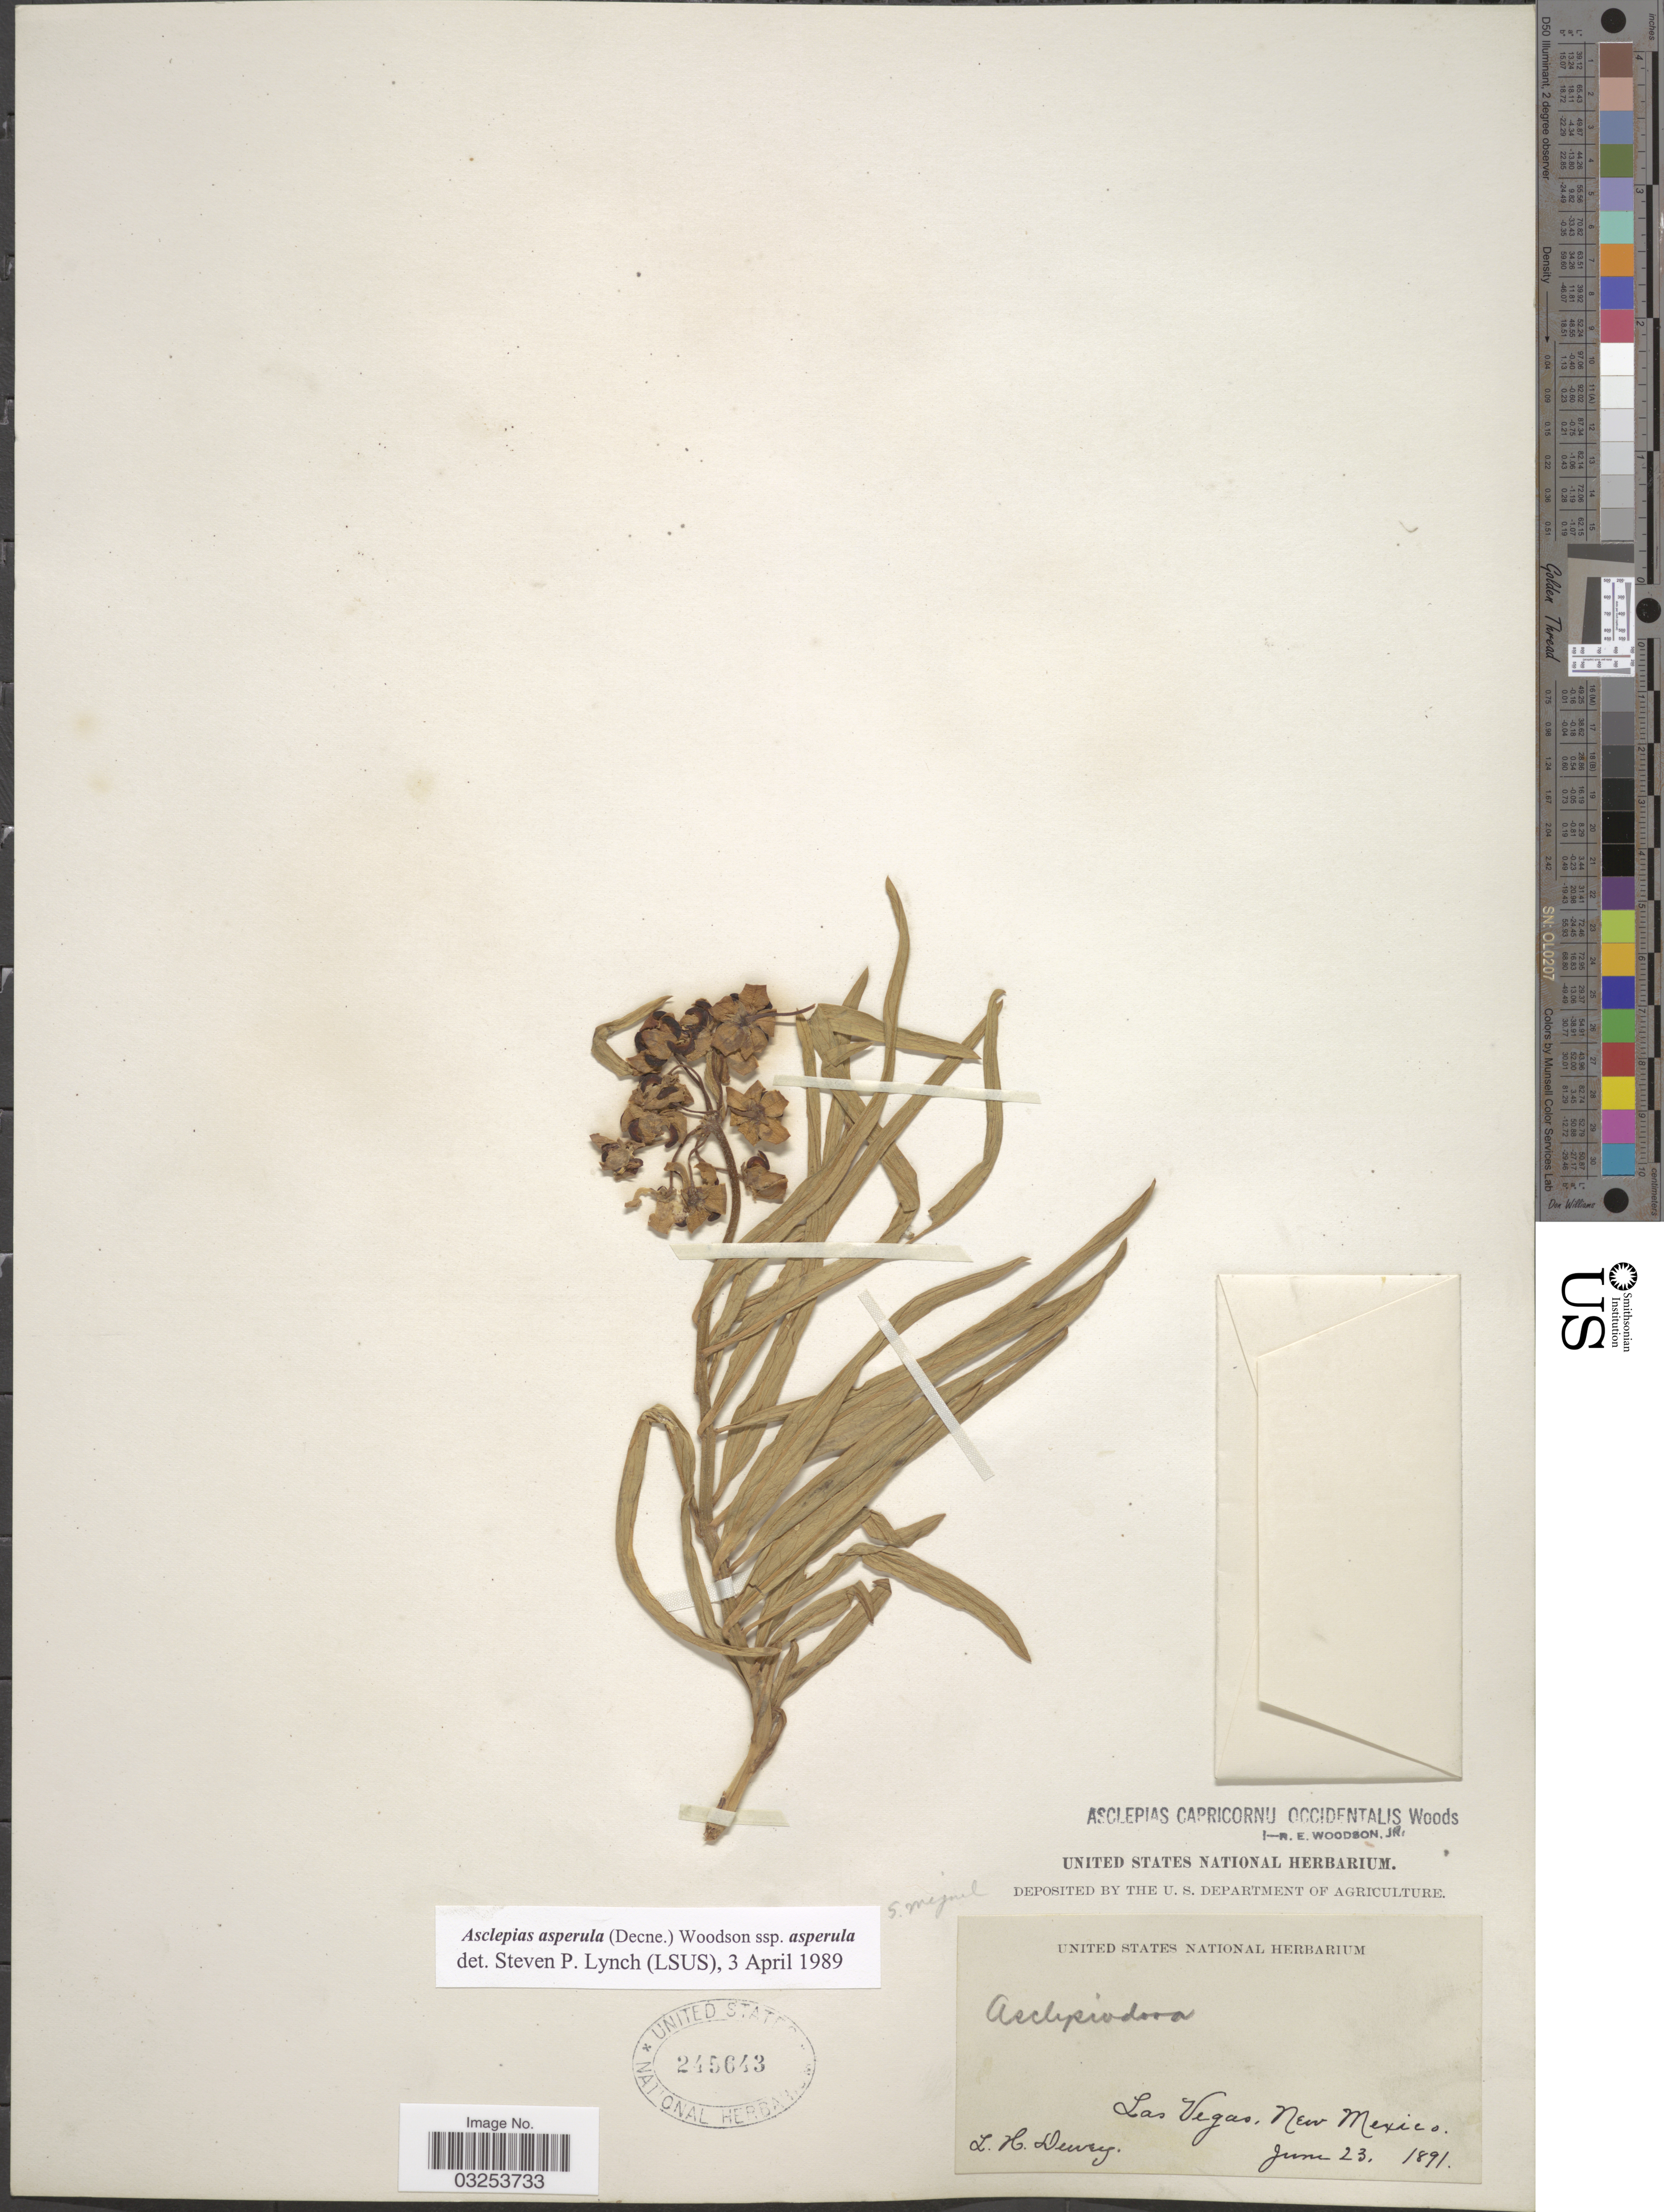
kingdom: Plantae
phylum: Tracheophyta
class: Magnoliopsida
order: Gentianales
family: Apocynaceae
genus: Asclepias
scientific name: Asclepias asperula subsp. asperula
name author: (Decne.) Woodson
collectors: L. H. Dewey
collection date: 1891-06-23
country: United States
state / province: New Mexico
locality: Las Vegas.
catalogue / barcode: US 245643